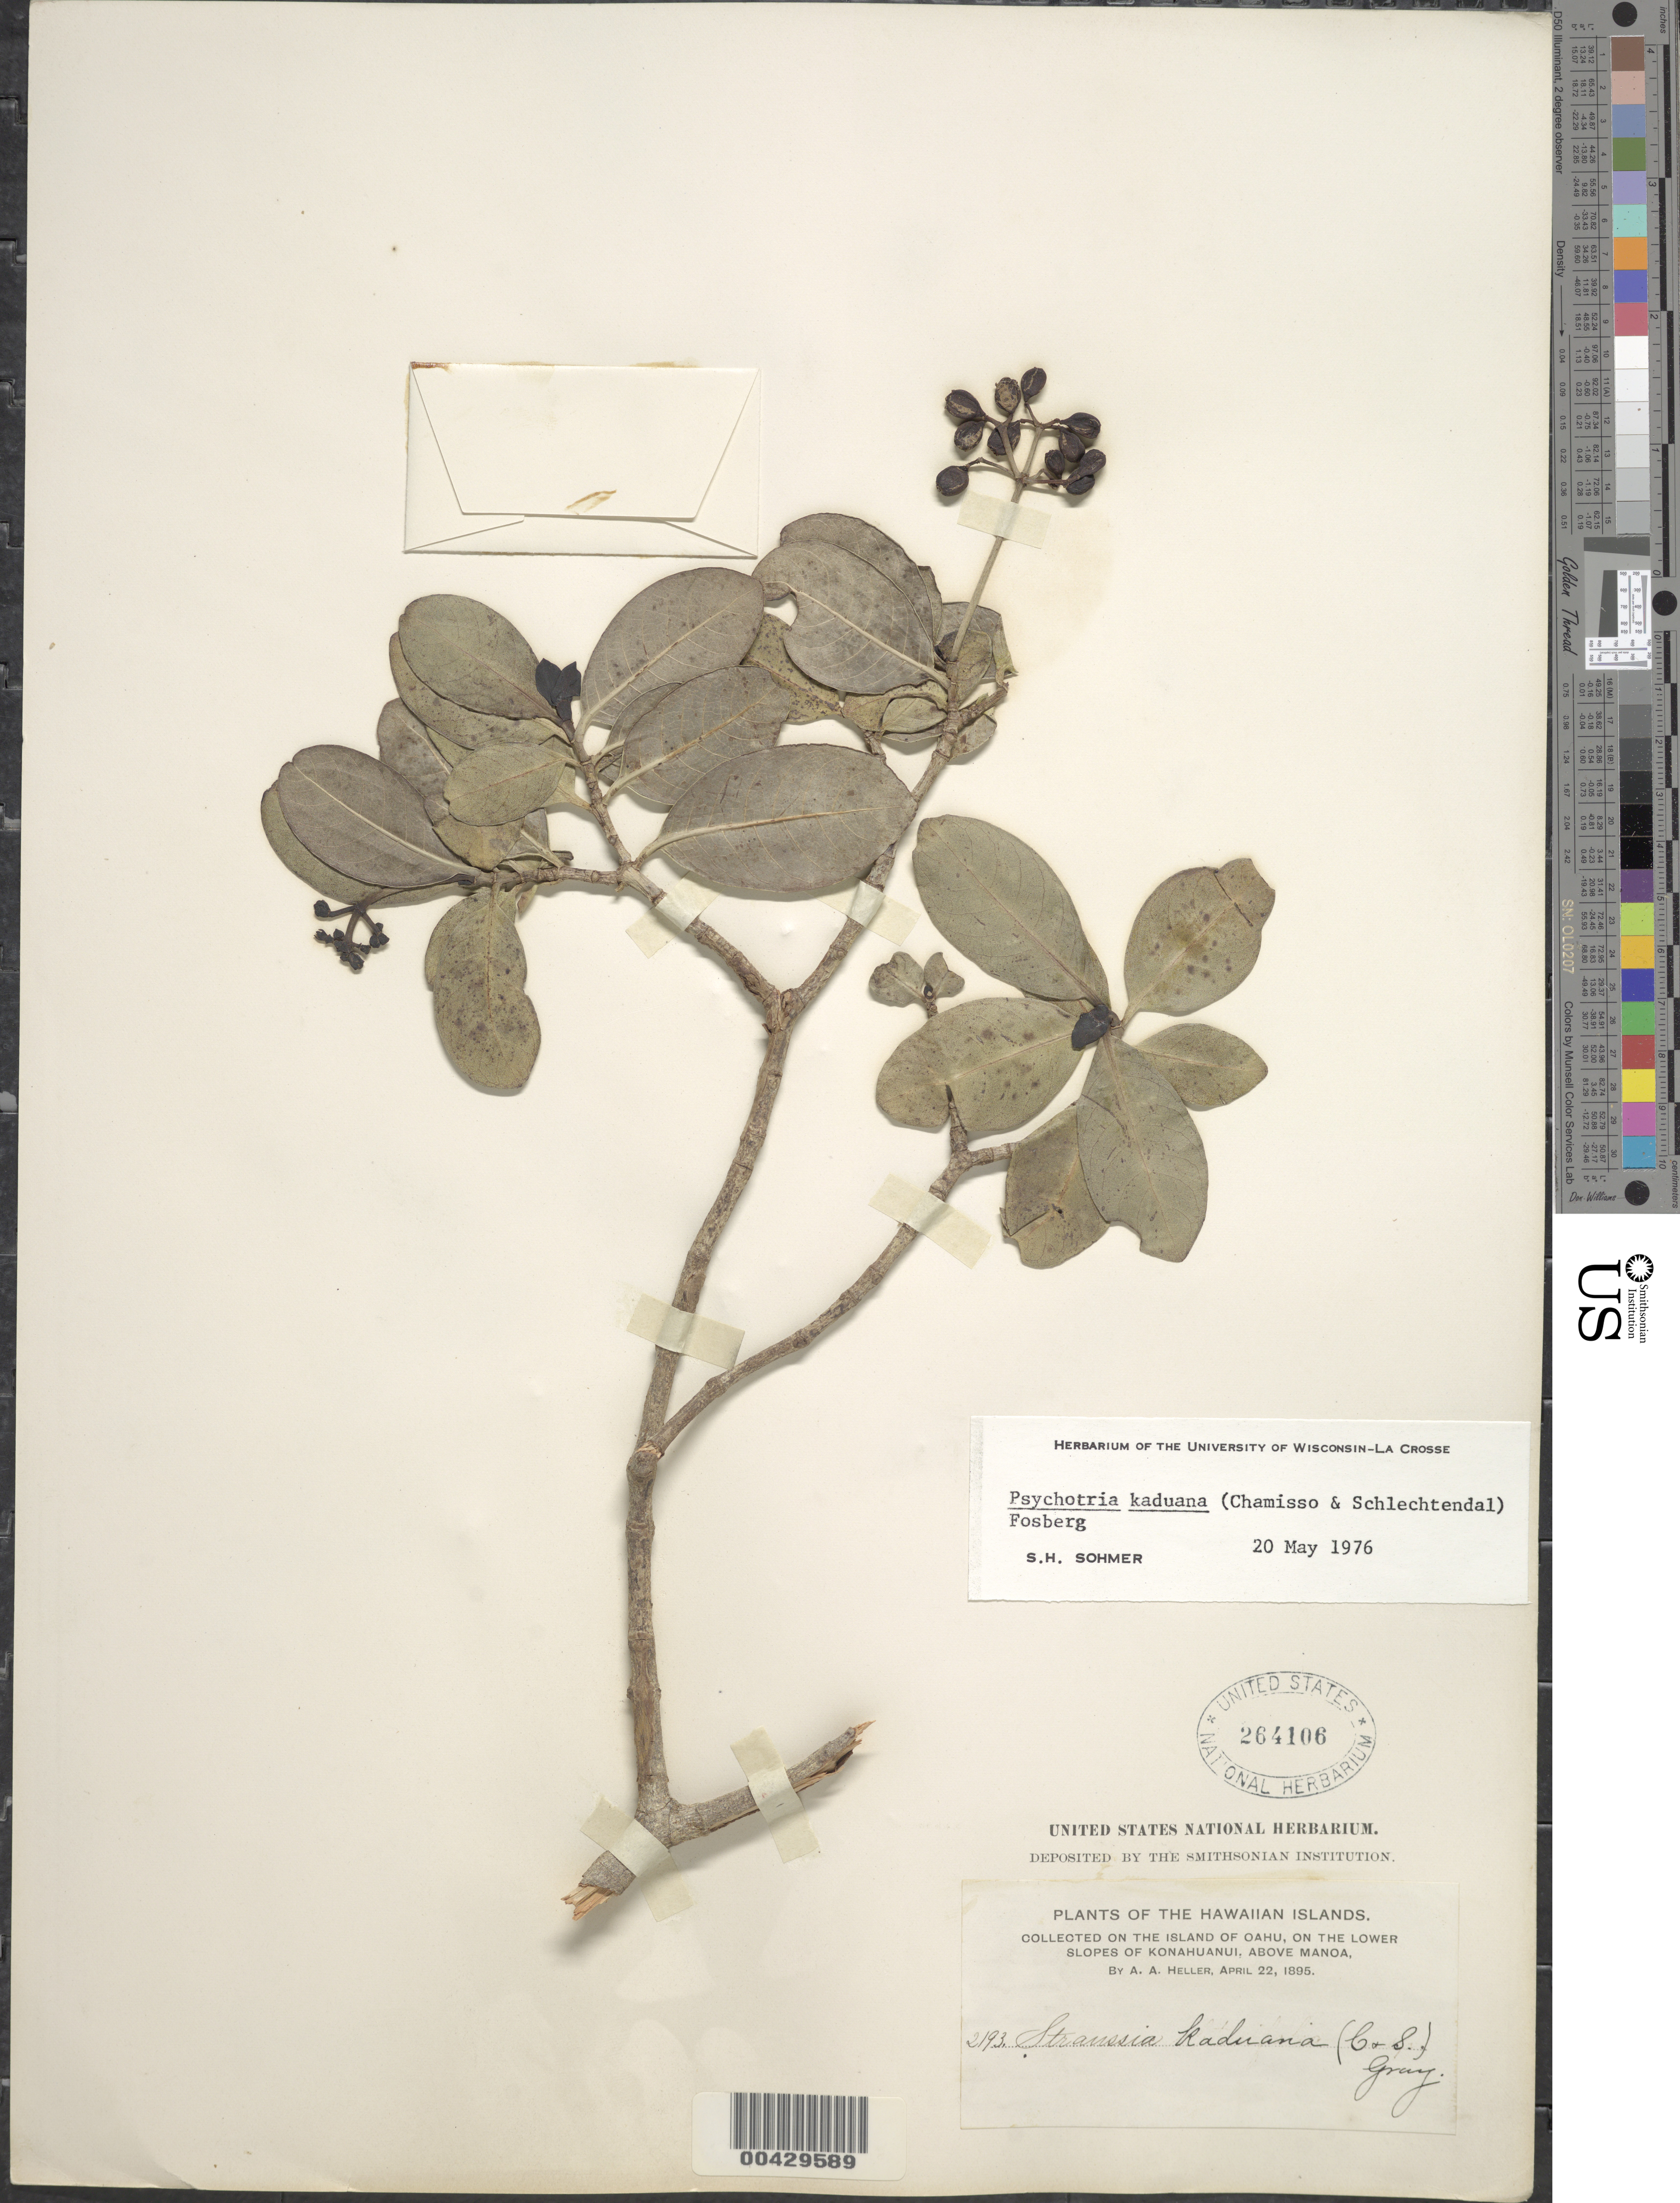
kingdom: Plantae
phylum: Tracheophyta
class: Magnoliopsida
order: Gentianales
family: Rubiaceae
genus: Psychotria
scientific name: Psychotria kaduana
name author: (Cham. & Schltdl.) Fosberg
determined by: Sohmer, S. H.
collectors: A. A. Heller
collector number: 2193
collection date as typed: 22 Apr 1895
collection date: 1895-04-22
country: United States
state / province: Hawaii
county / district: Honolulu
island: Oahu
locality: On the lower slopes of Konahuanui, above Manoa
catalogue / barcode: US 264106